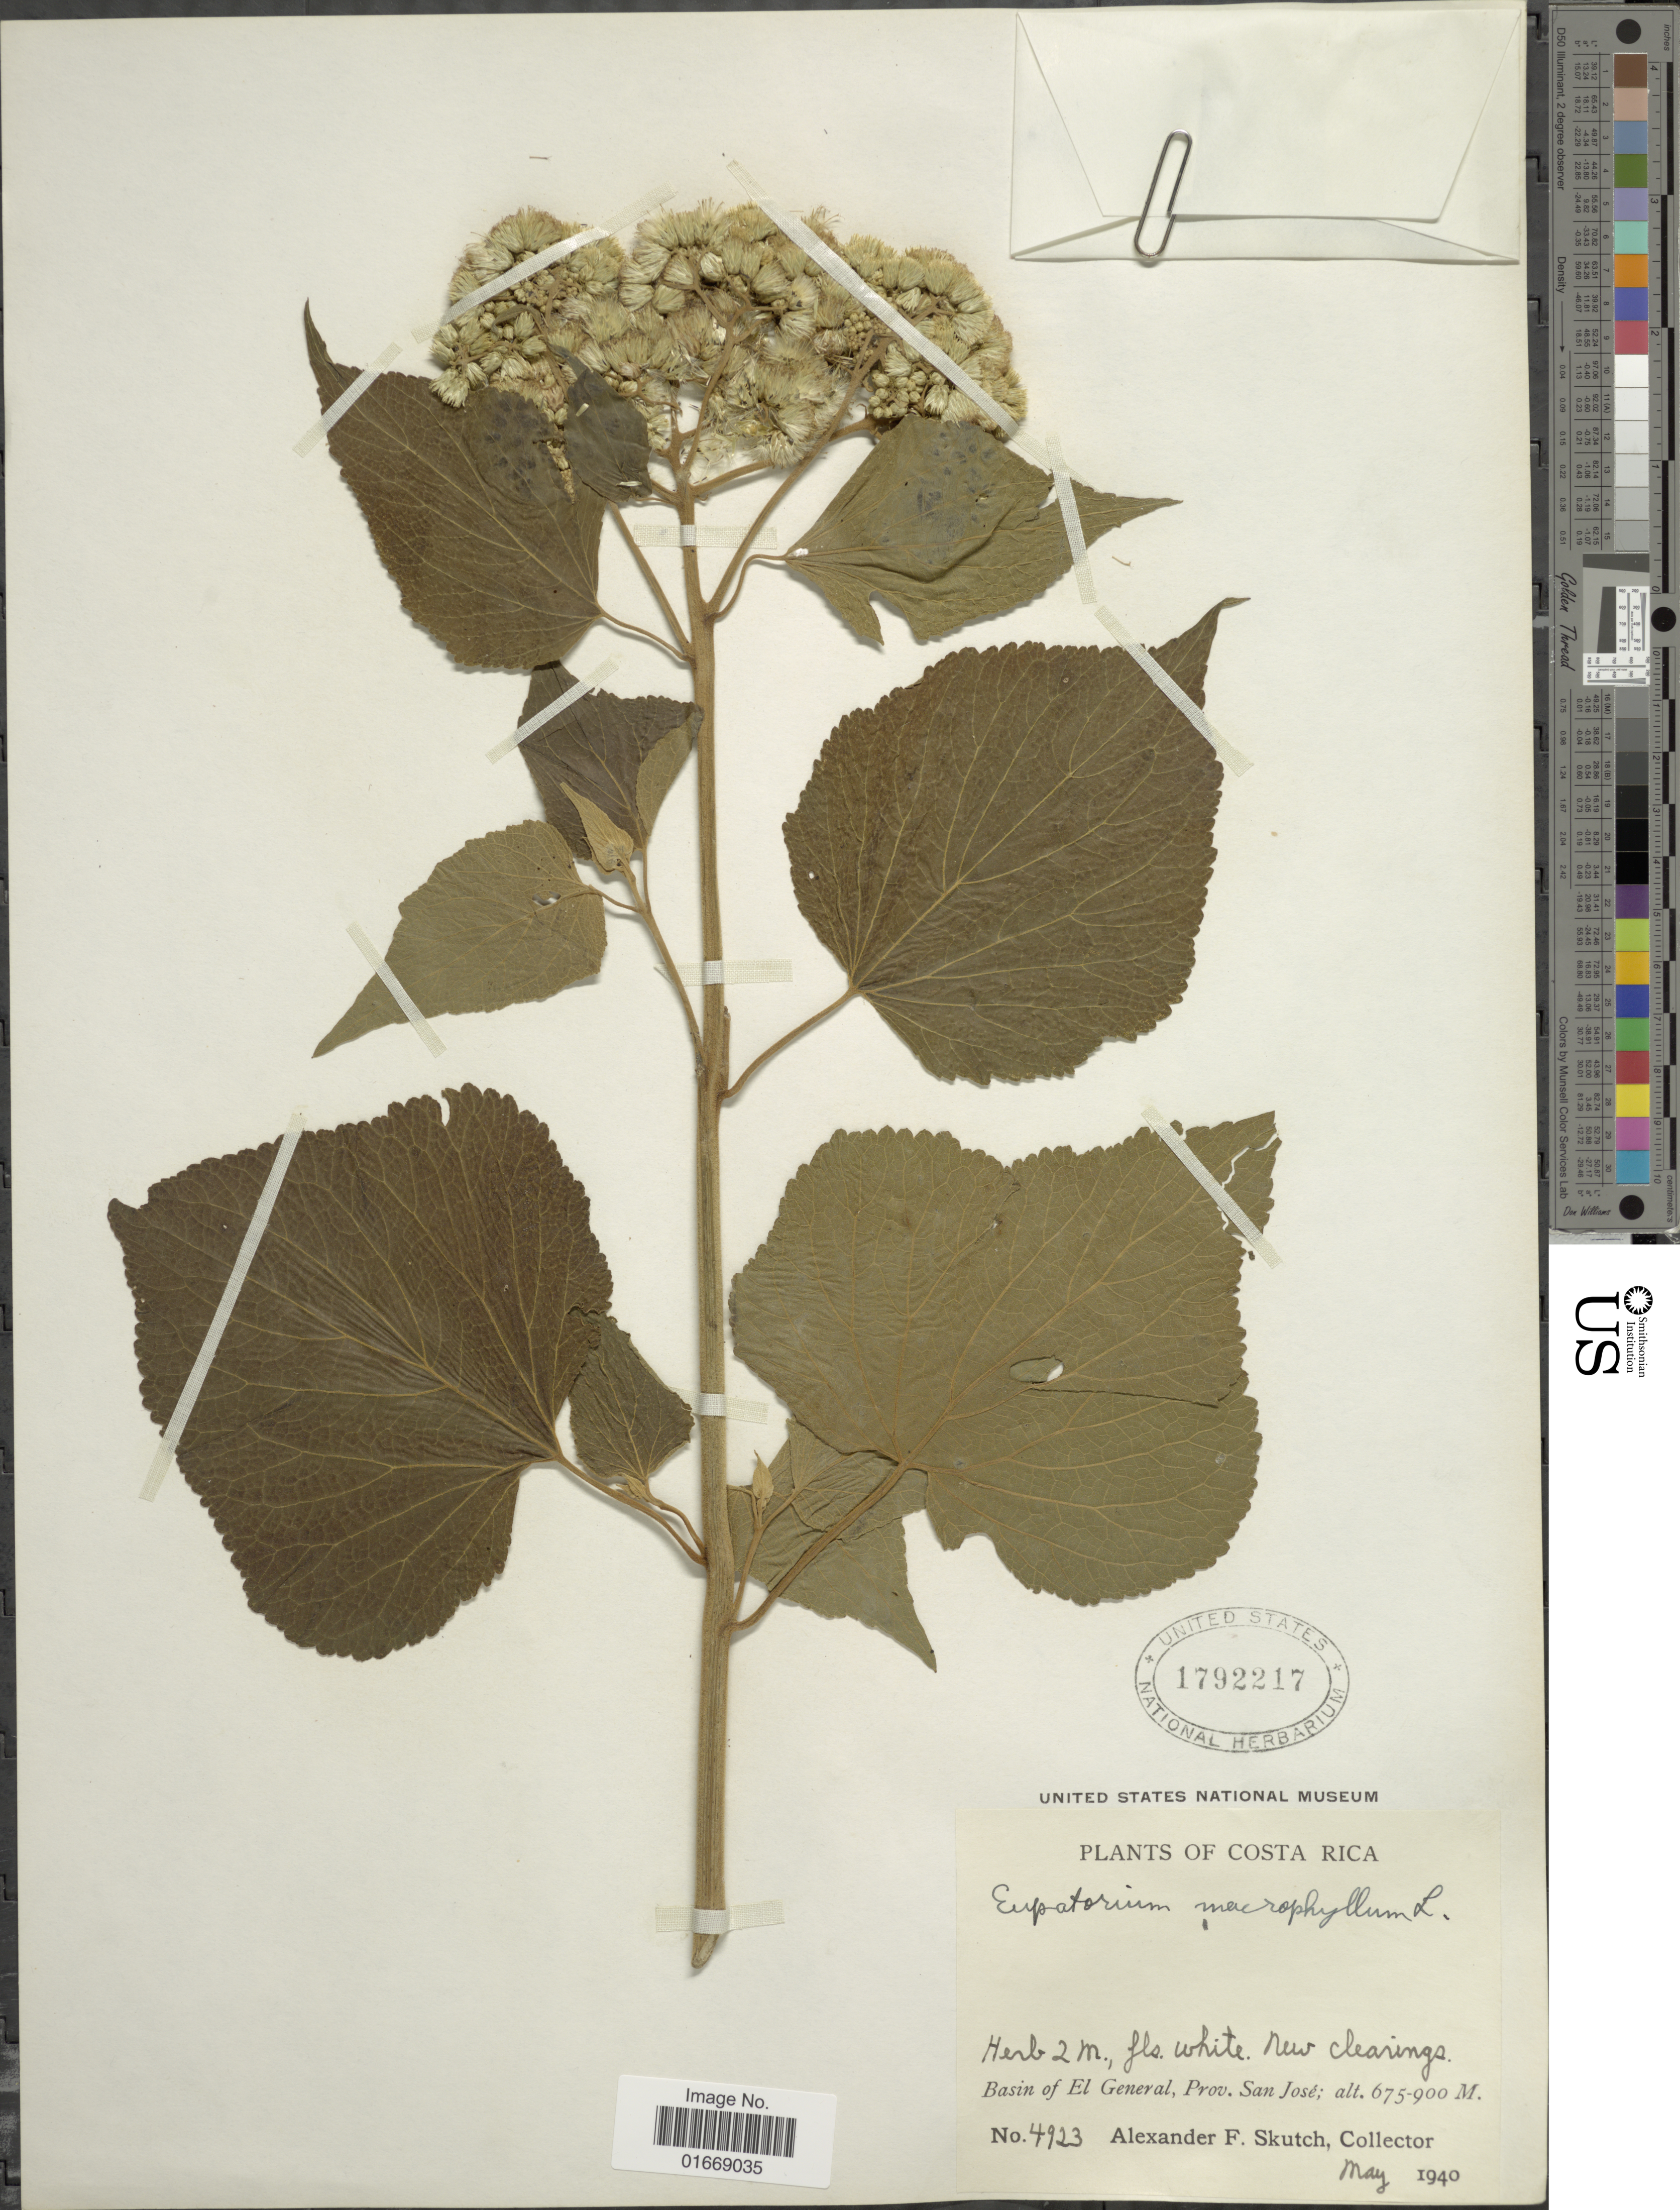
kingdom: Plantae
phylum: Tracheophyta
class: Magnoliopsida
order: Asterales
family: Asteraceae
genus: Hebeclinium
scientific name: Hebeclinium macrophyllum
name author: (L.) DC.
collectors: A. F. Skutch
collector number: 4923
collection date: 1940-05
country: Costa Rica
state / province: San José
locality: Basin of El General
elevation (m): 675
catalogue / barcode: US 1792217